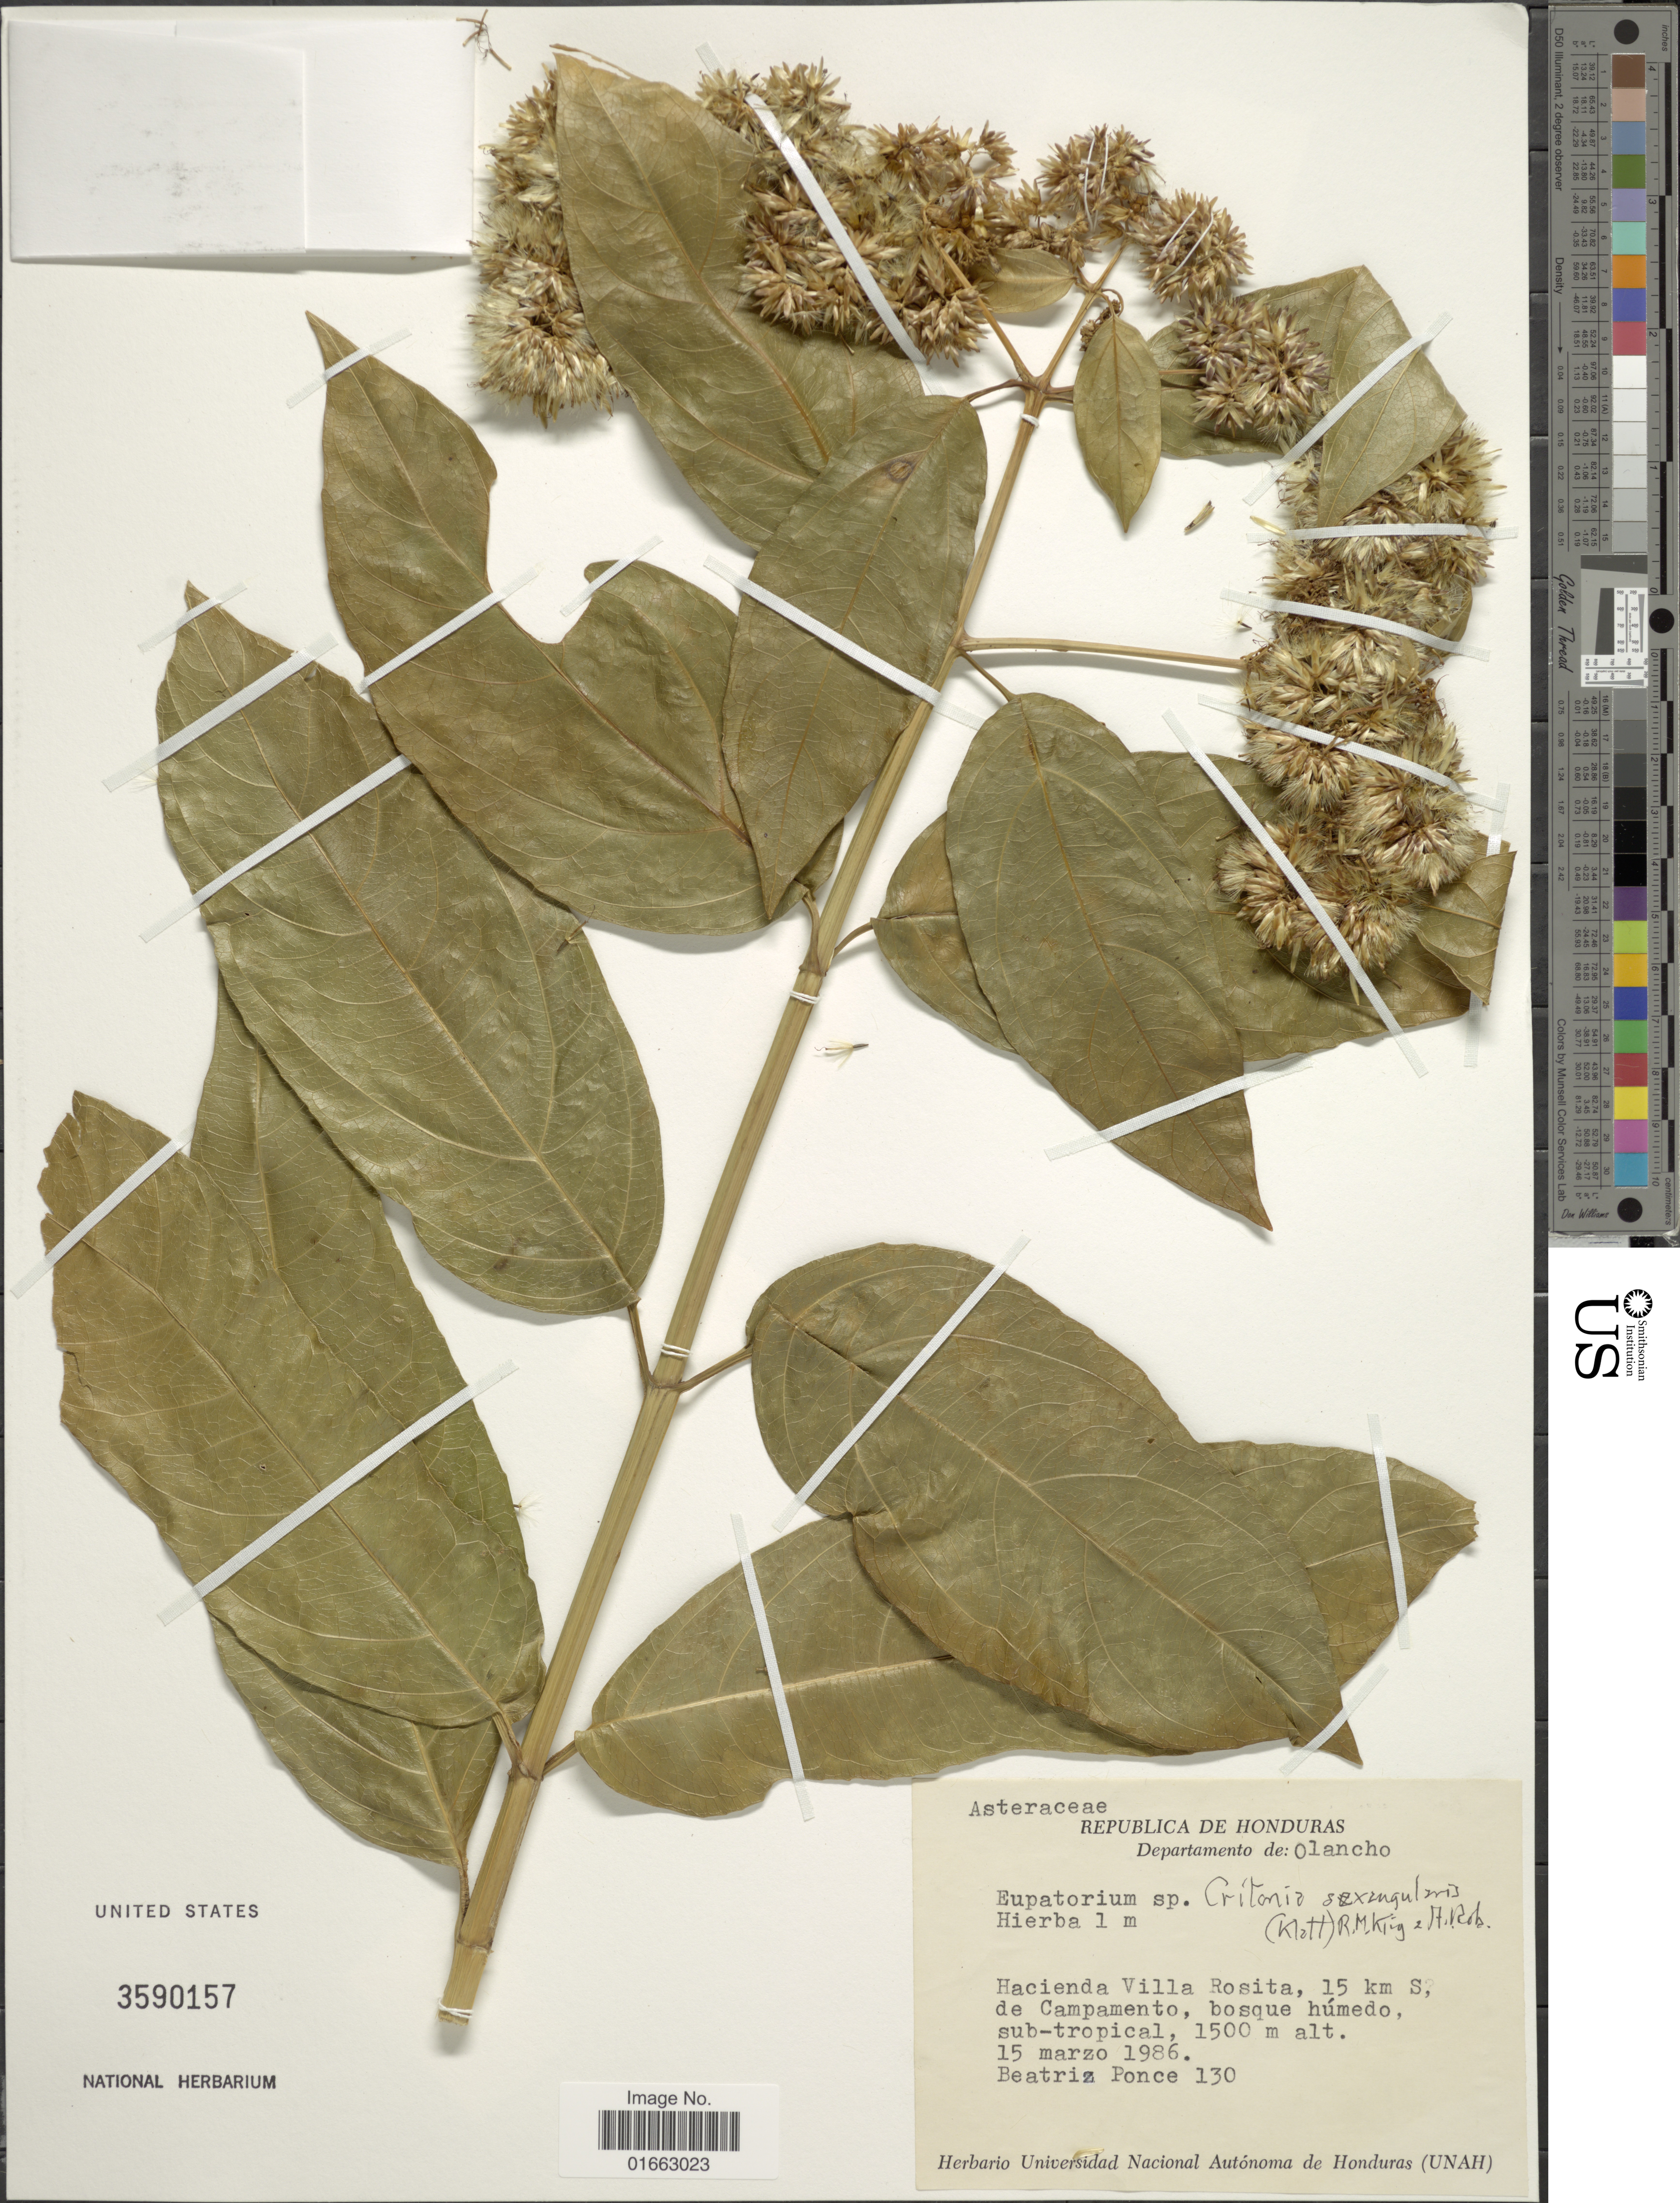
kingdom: Plantae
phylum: Tracheophyta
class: Magnoliopsida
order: Asterales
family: Asteraceae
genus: Critonia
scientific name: Critonia sexangularis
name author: (Klatt) R.M. King & H. Rob.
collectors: B. Ponce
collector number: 130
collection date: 1986-03-15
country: Honduras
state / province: Olancho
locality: Hacienda Villa Rosita, 15 km S, de Campamento, bosque húmedo, sub-tropical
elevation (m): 1500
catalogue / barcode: US 3590157